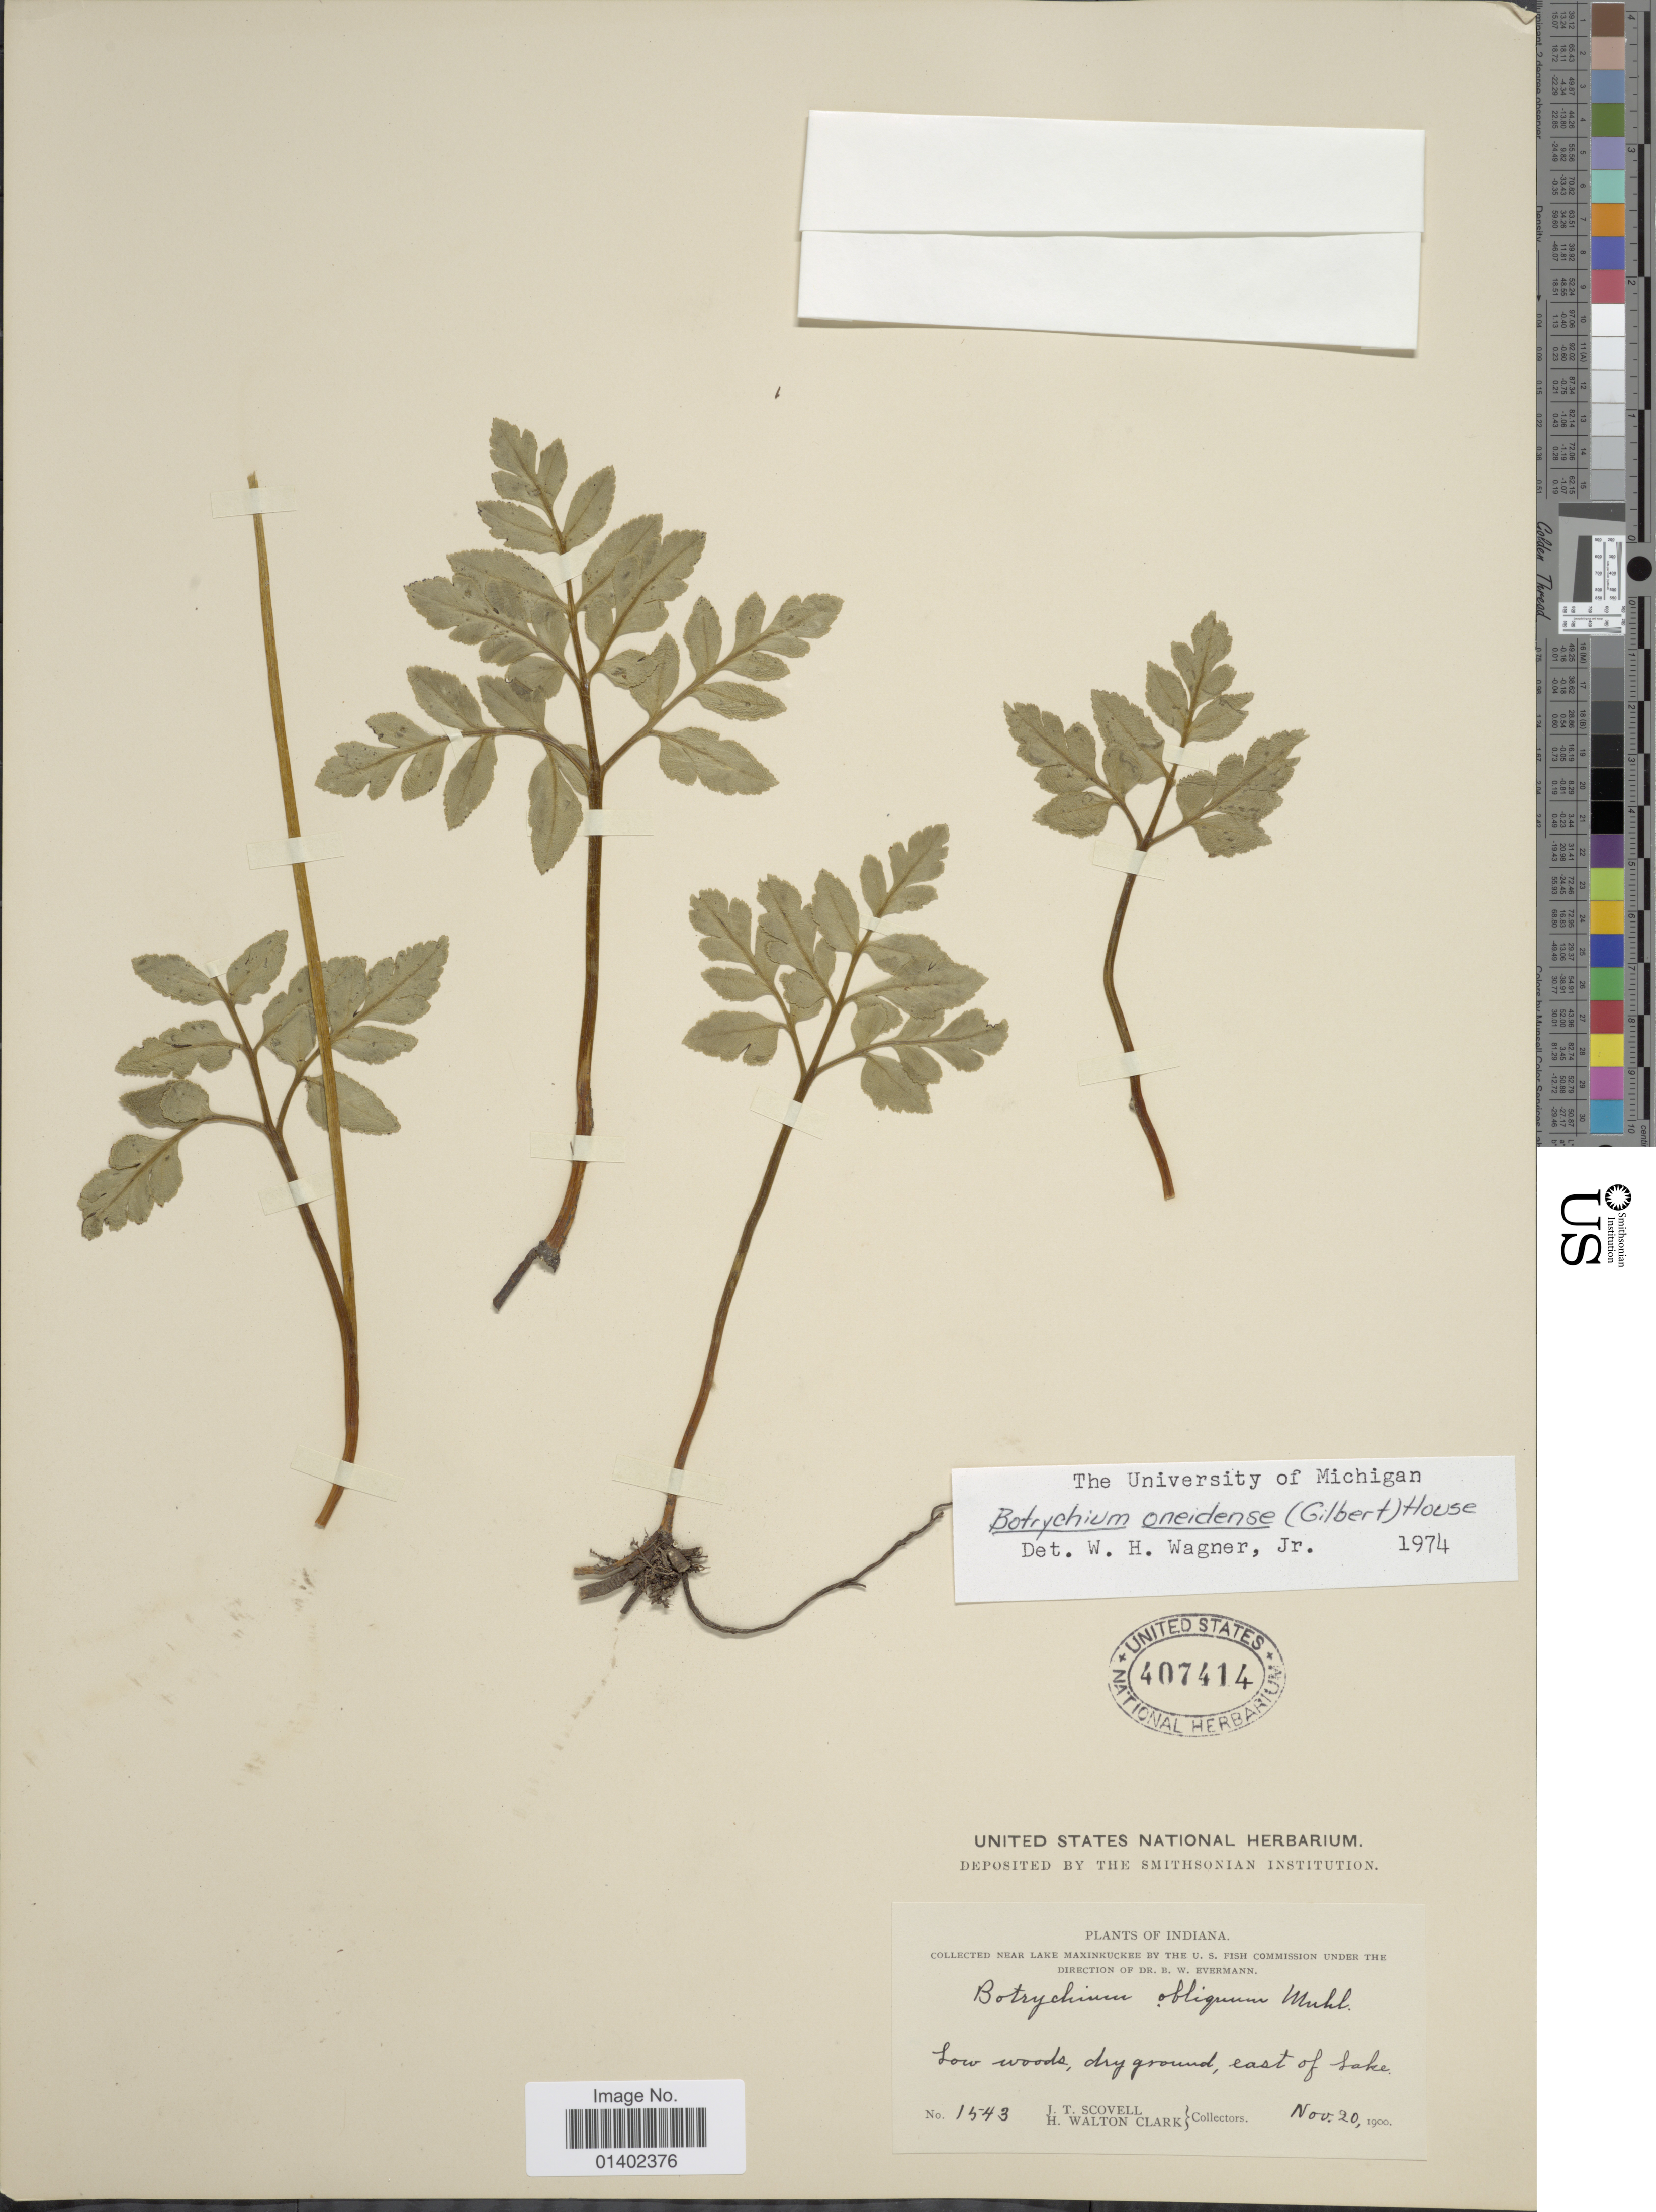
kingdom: Plantae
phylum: Tracheophyta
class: Polypodiopsida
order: Ophioglossales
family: Ophioglossaceae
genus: Botrychium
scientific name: Botrychium oneidense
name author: (Gilbert) House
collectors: J. T. Scovell & H. W. Clark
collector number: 1543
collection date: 1900-11-20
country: United States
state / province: Indiana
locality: Near lake Maxinkuckee, Low woods, dry ground, east of lake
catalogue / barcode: US 407414